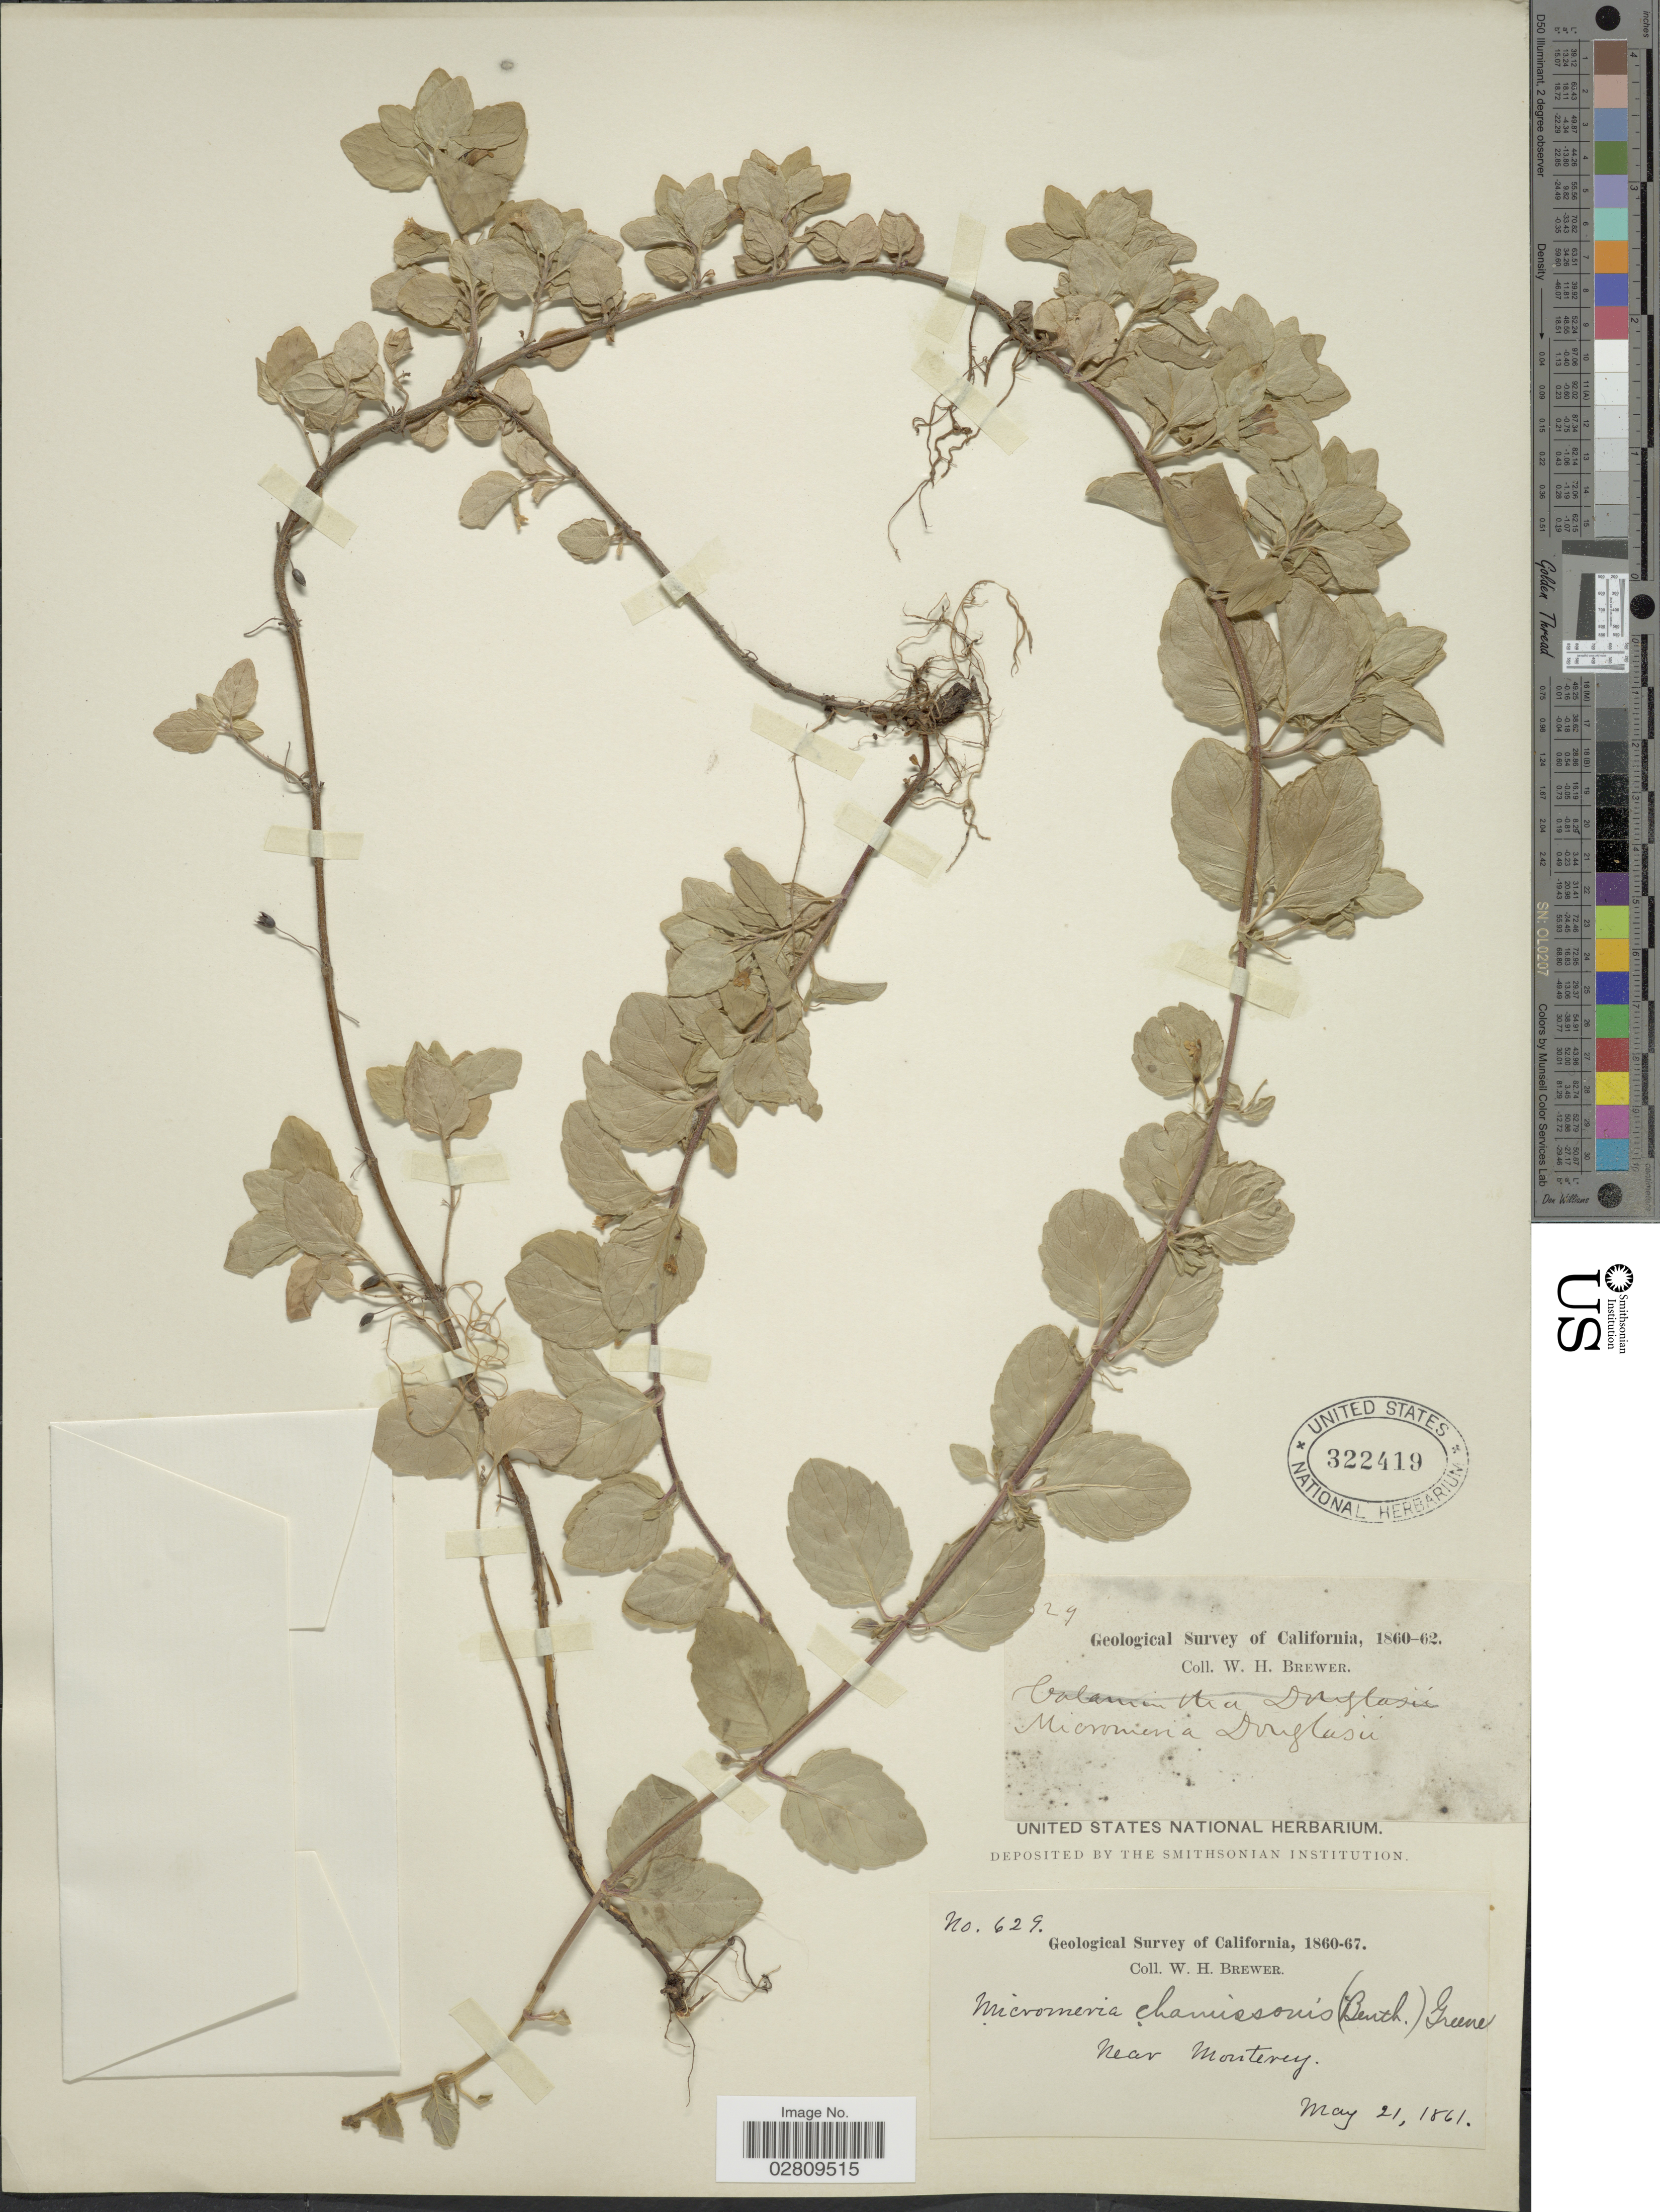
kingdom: Plantae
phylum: Tracheophyta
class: Magnoliopsida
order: Lamiales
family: Lamiaceae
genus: Micromeria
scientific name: Micromeria douglasii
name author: Benth.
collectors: W. H. Brewer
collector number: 629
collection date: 1861-05-21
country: United States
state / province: California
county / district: Monterey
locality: Near Monterey.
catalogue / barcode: US 322419